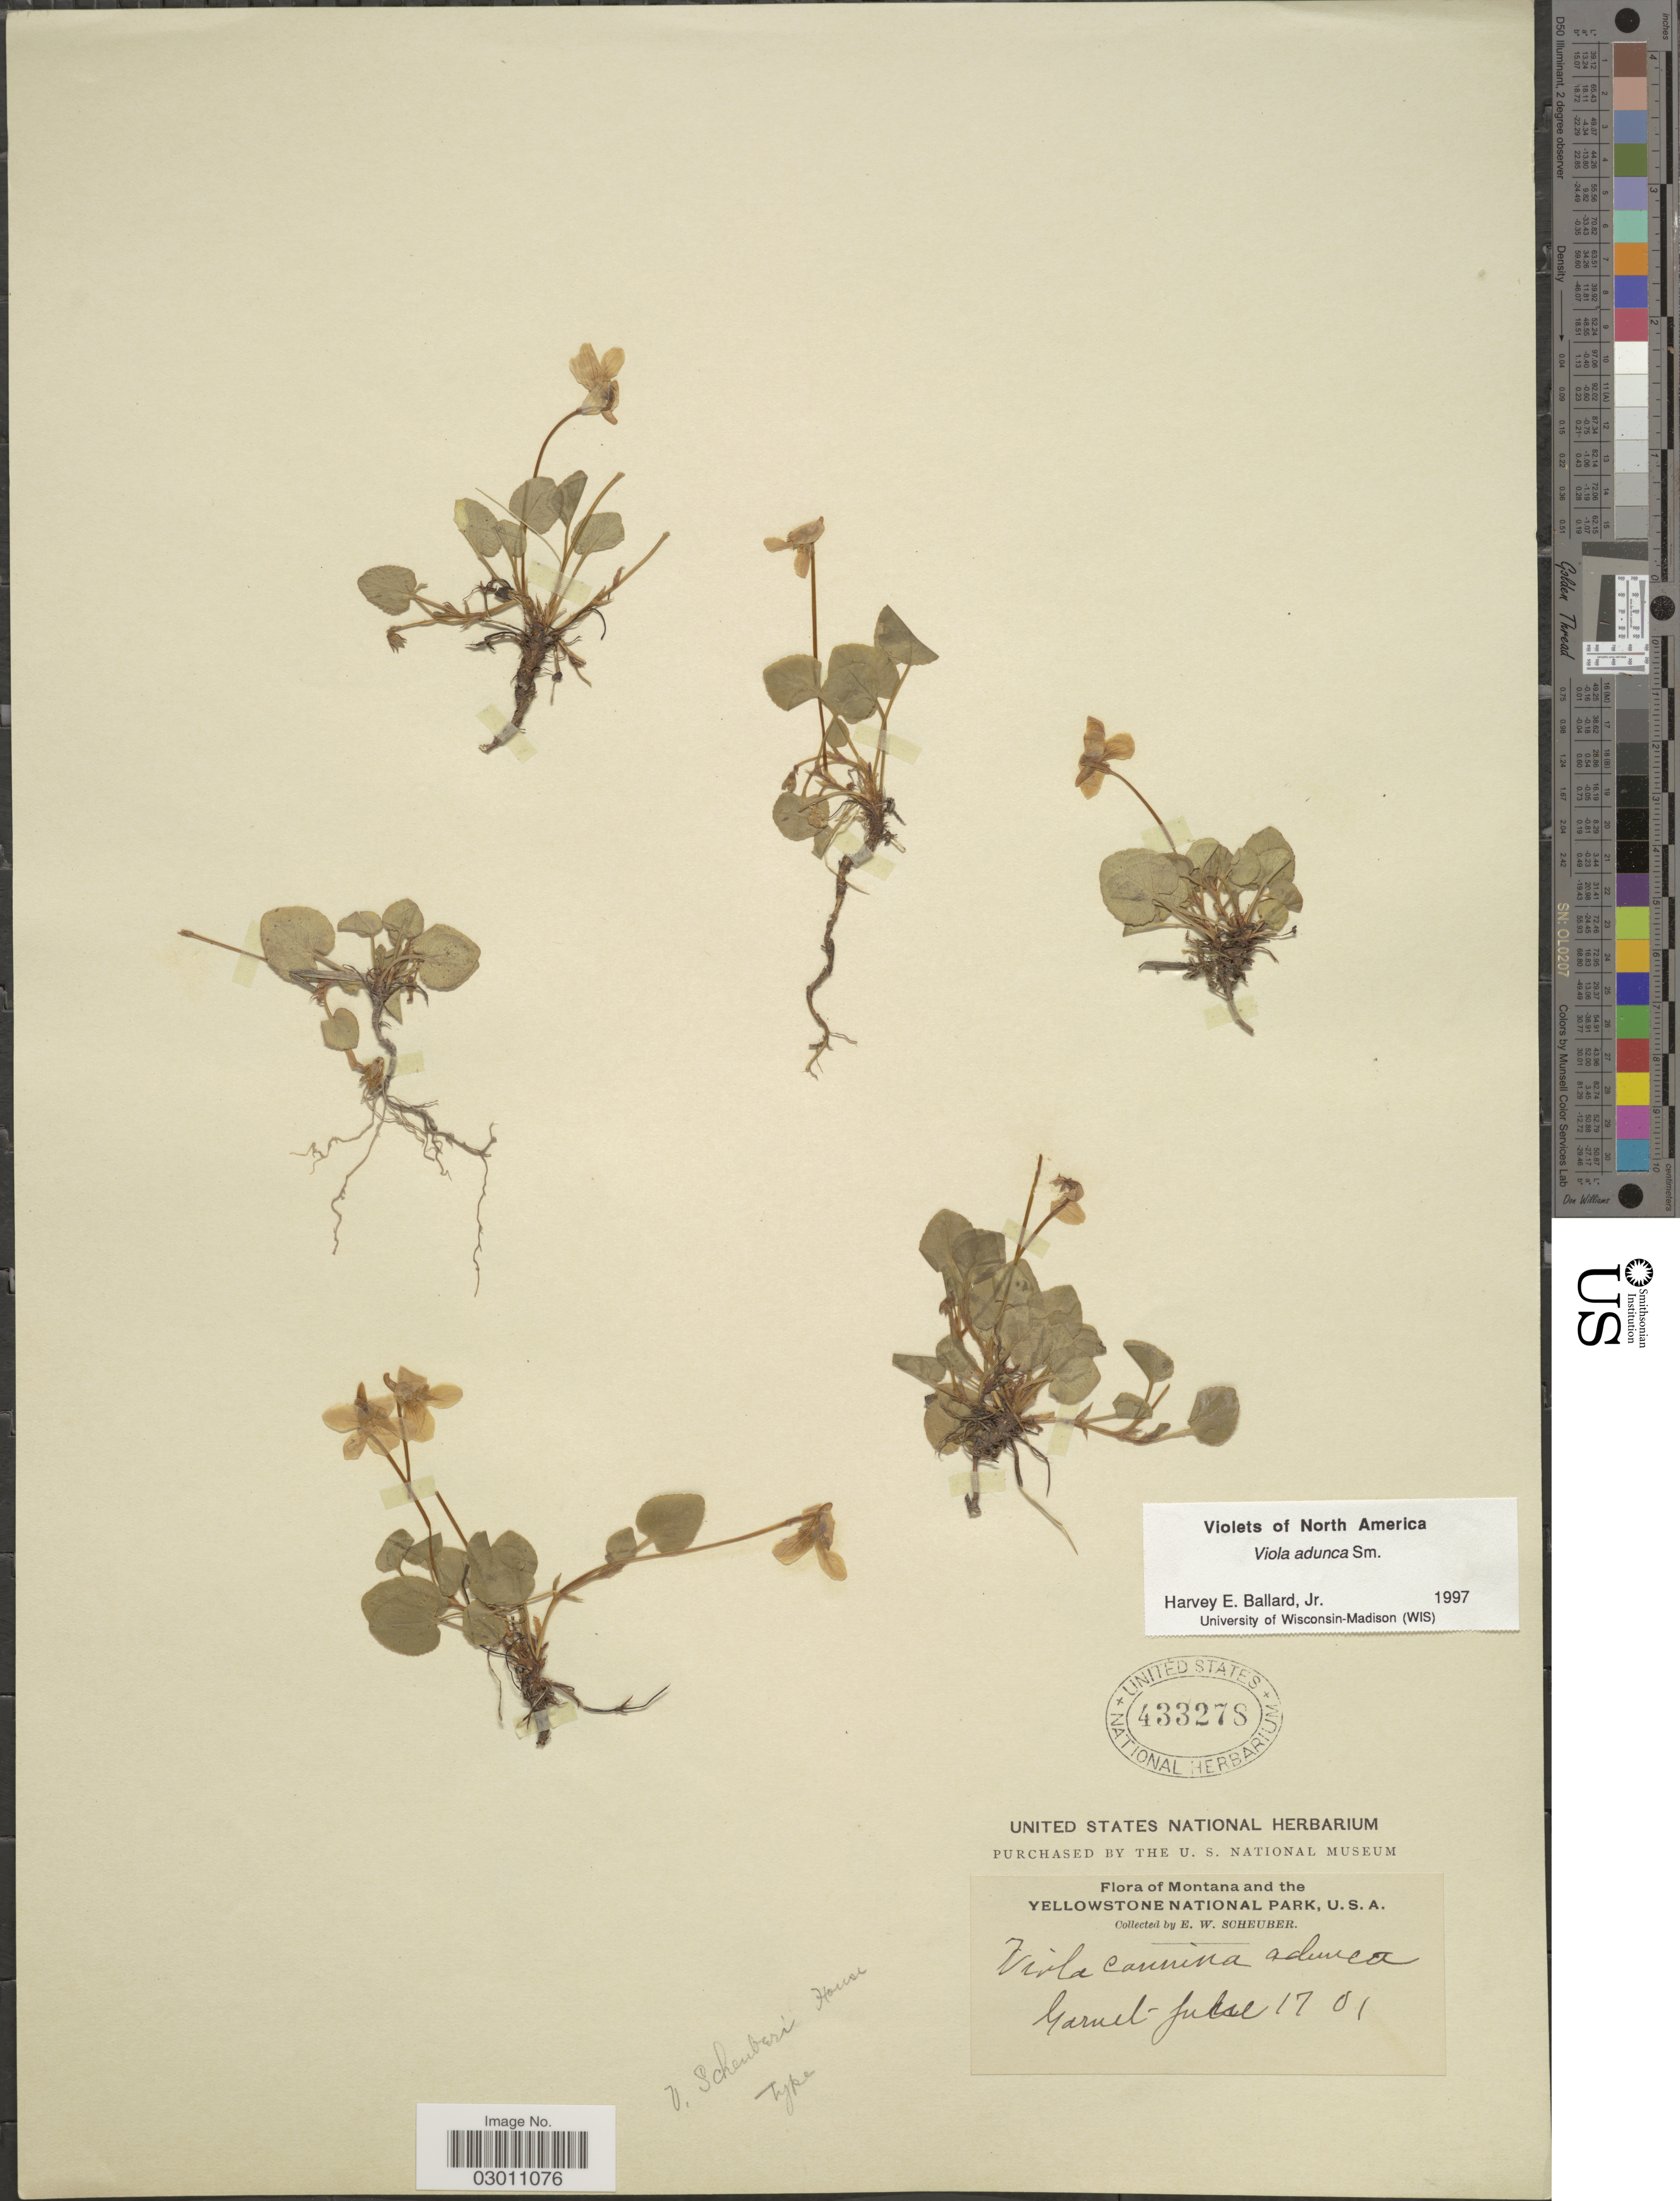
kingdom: Plantae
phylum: Tracheophyta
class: Magnoliopsida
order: Malpighiales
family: Violaceae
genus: Viola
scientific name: Viola adunca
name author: Sm.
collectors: E. Scheuber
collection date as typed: Transcribed d/m/y: 17/7/1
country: United States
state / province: Montana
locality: Montana and the Yellowstone National Park. Garnet.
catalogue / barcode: US 433278